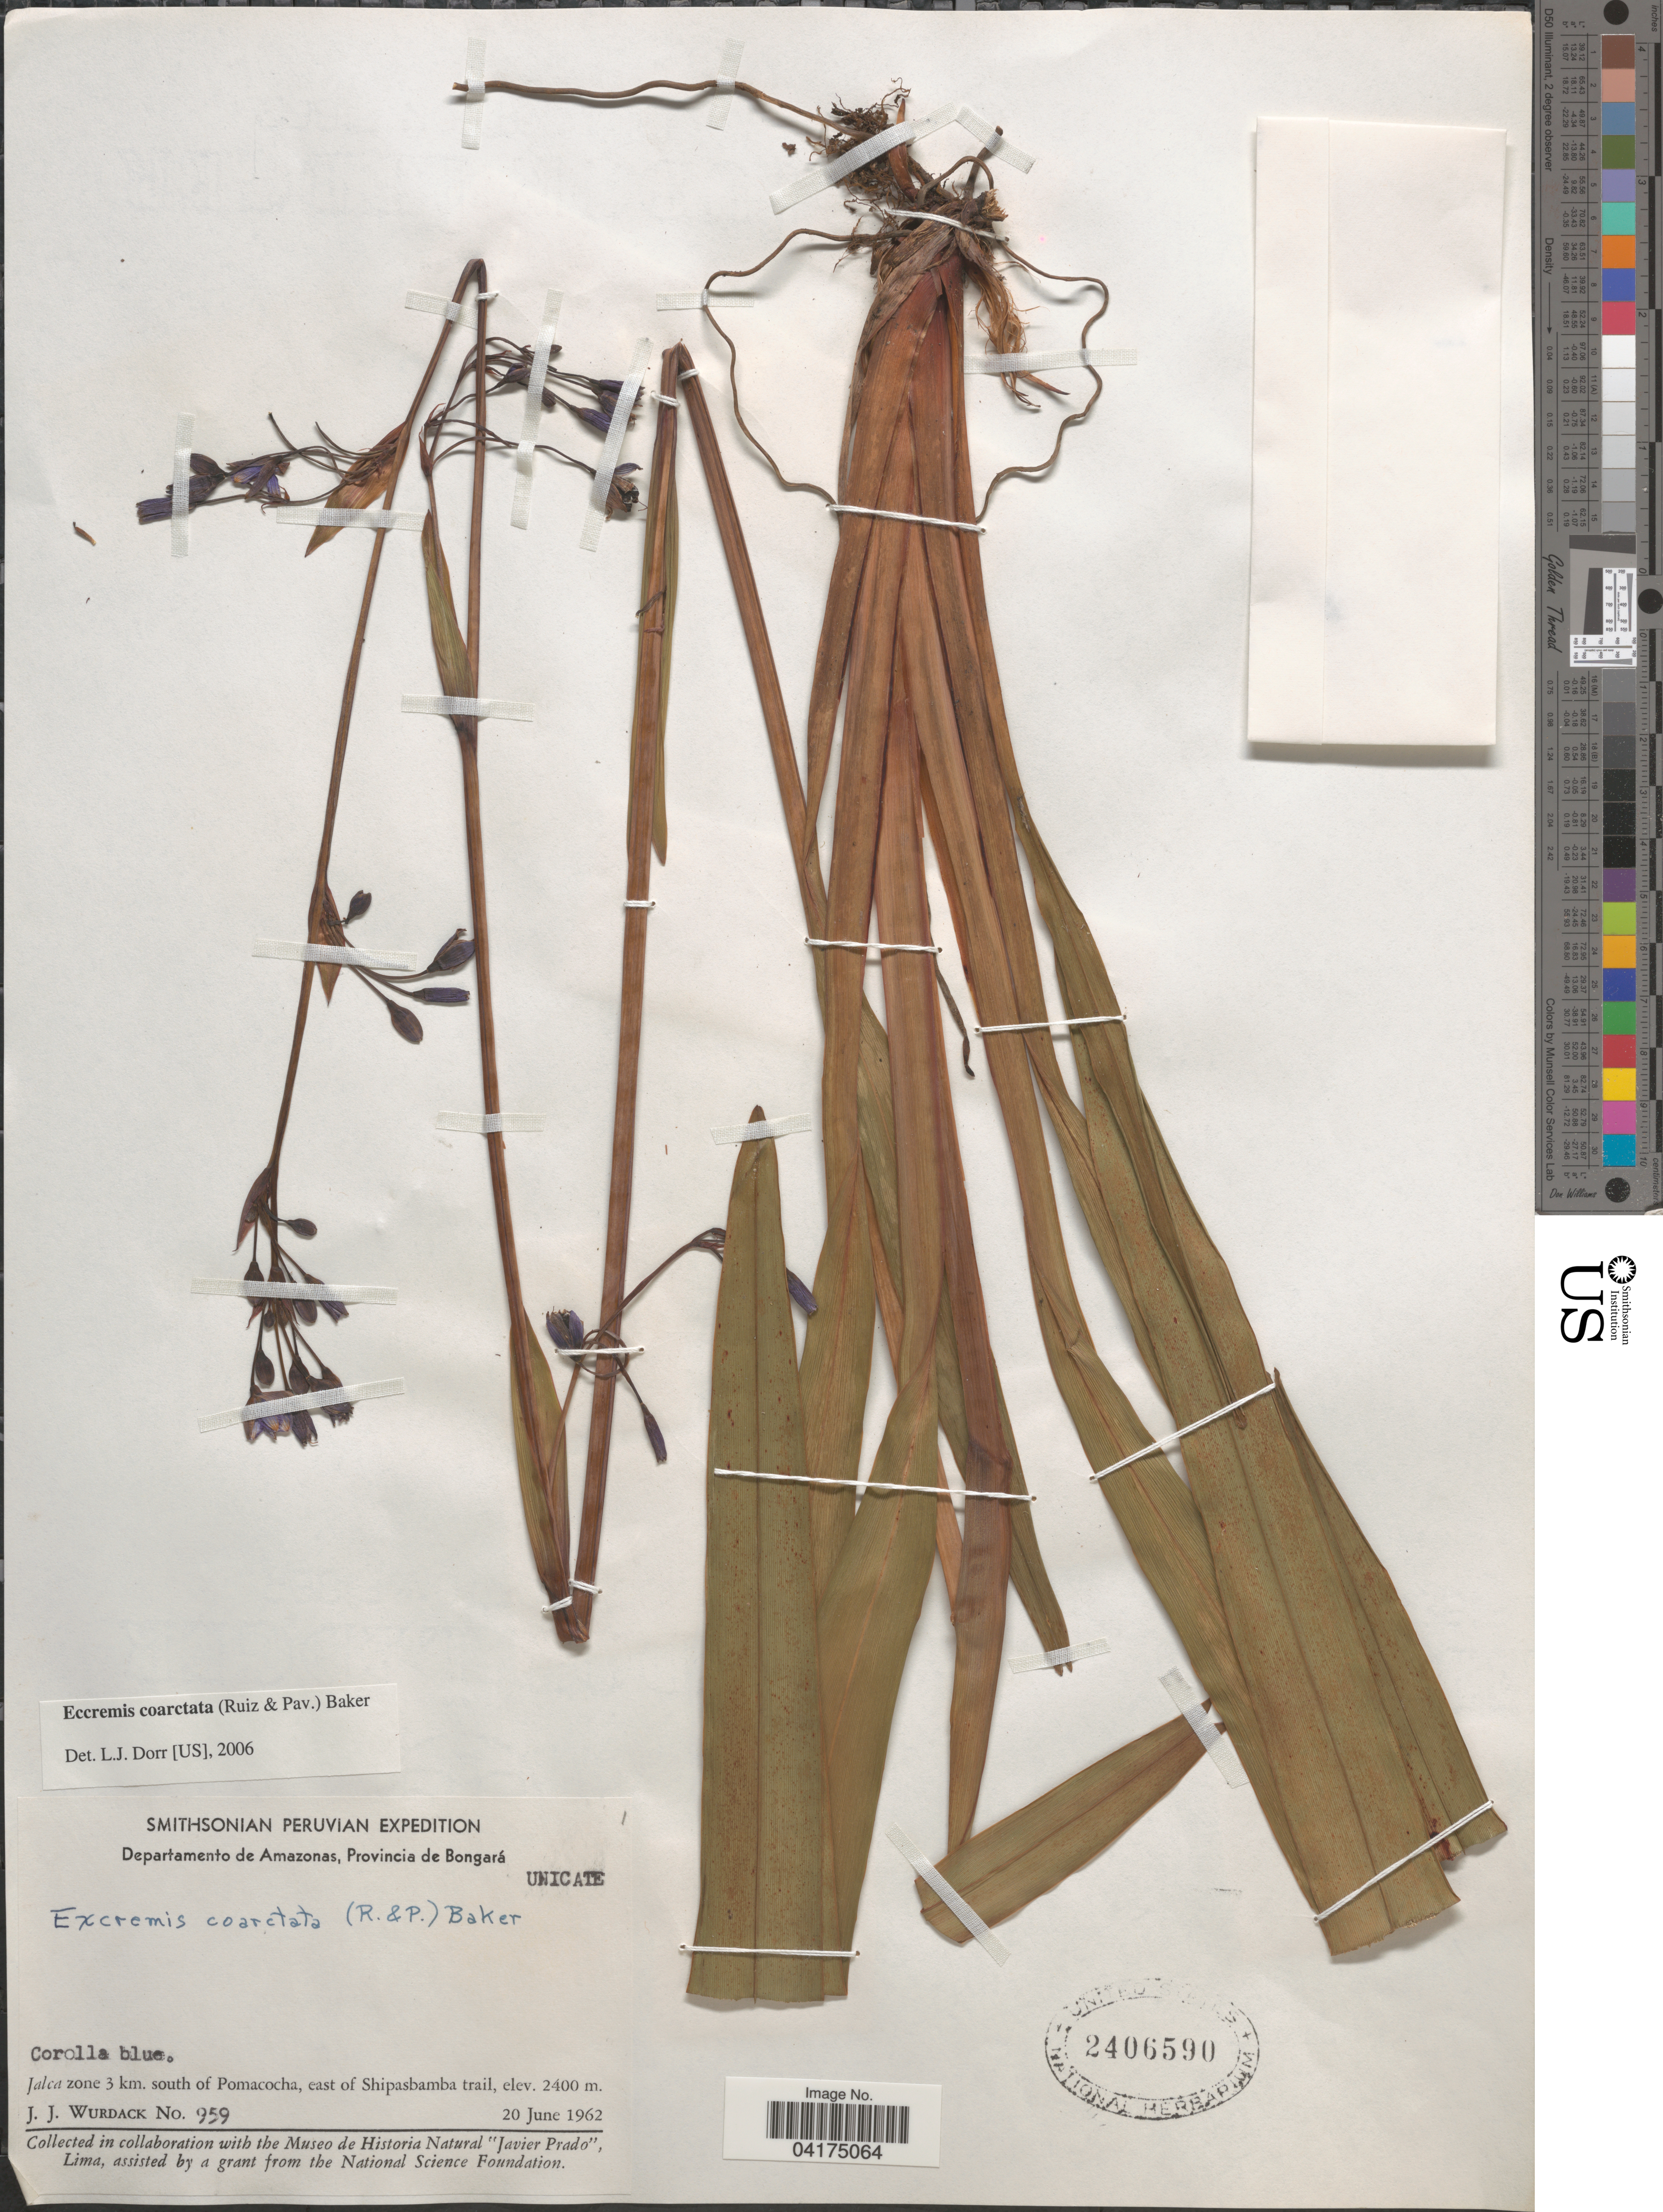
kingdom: Plantae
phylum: Tracheophyta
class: Liliopsida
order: Asparagales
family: Asphodelaceae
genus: Eccremis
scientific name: Eccremis coarctata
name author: Baker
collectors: J. J. Wurdack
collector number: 959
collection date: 1962-06-20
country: Peru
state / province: Amazonas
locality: Smithsonian Peruvian Expedition. Departamento de Amazonas, Provincia de Bongará. Jalca zone 3 km. south of Pomacocha, east of Shipasbamba trail.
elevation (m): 2400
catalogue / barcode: US 2406590